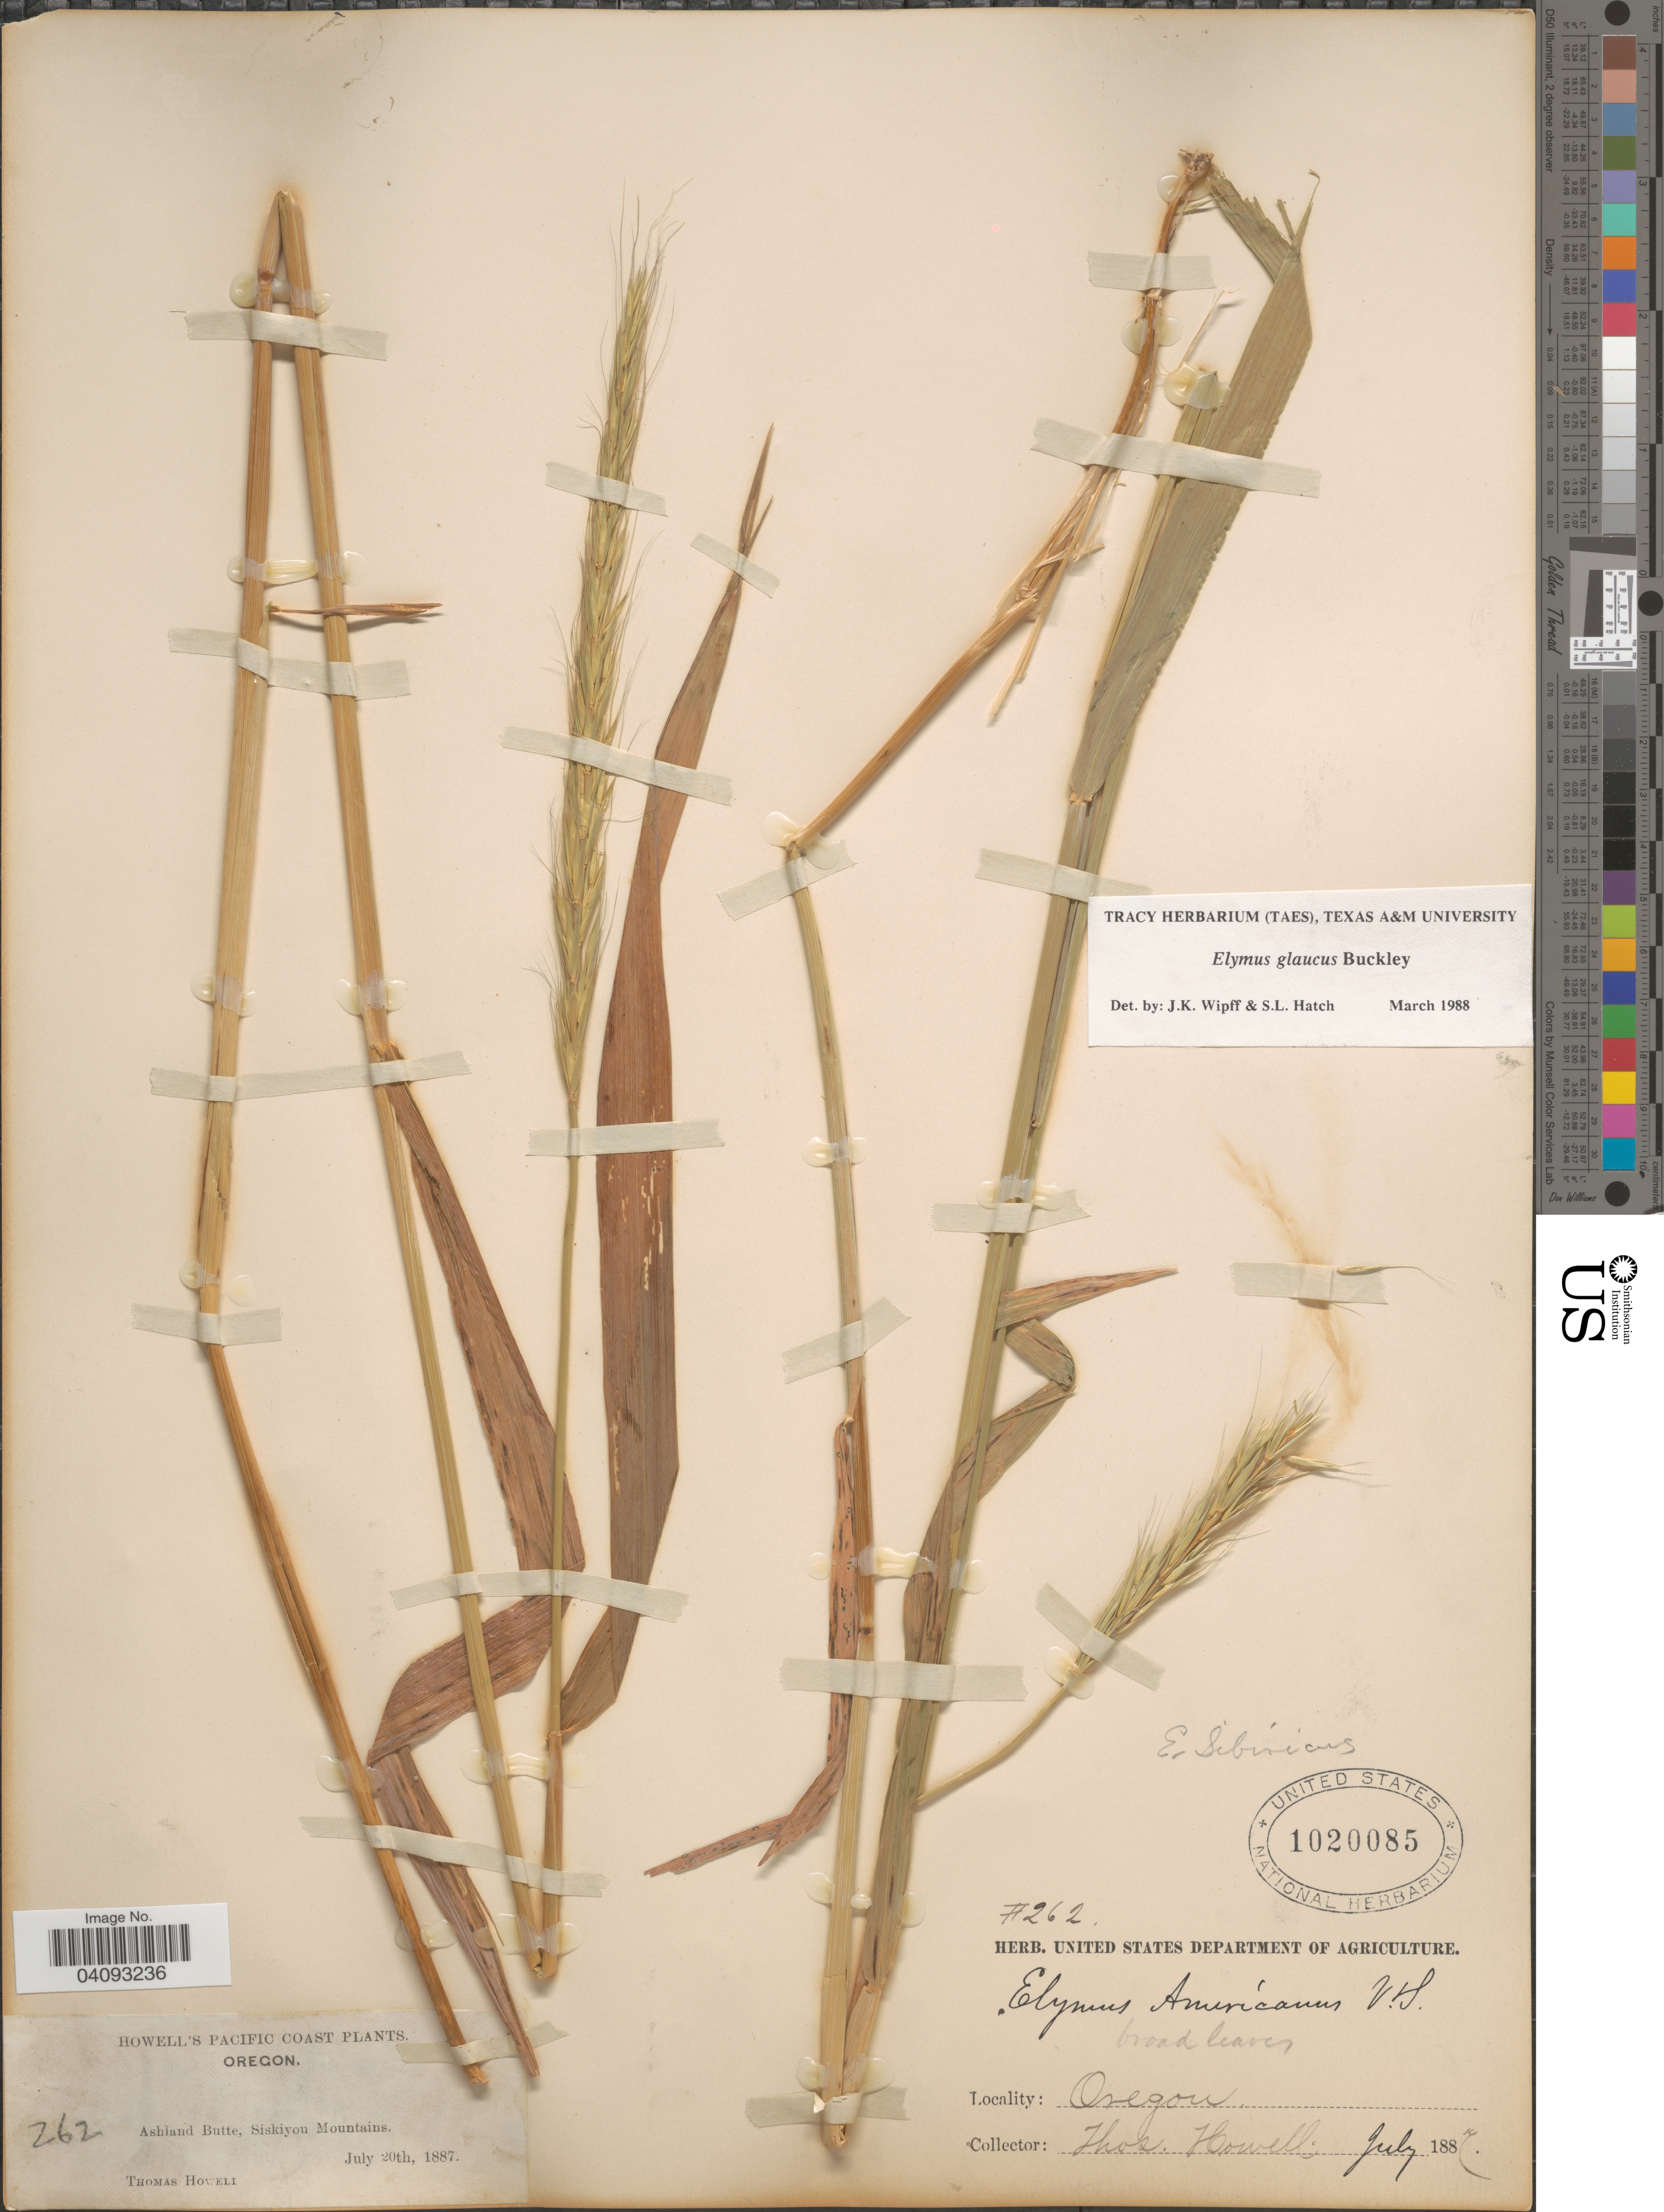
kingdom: Plantae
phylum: Tracheophyta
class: Liliopsida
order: Poales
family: Poaceae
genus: Elymus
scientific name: Elymus glaucus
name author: Buckley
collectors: T. Howell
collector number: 262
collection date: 1887-07-20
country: United States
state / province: Oregon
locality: Pacific Coast. Ashland Butte, Siskiyou Mountains.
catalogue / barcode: US 1020085